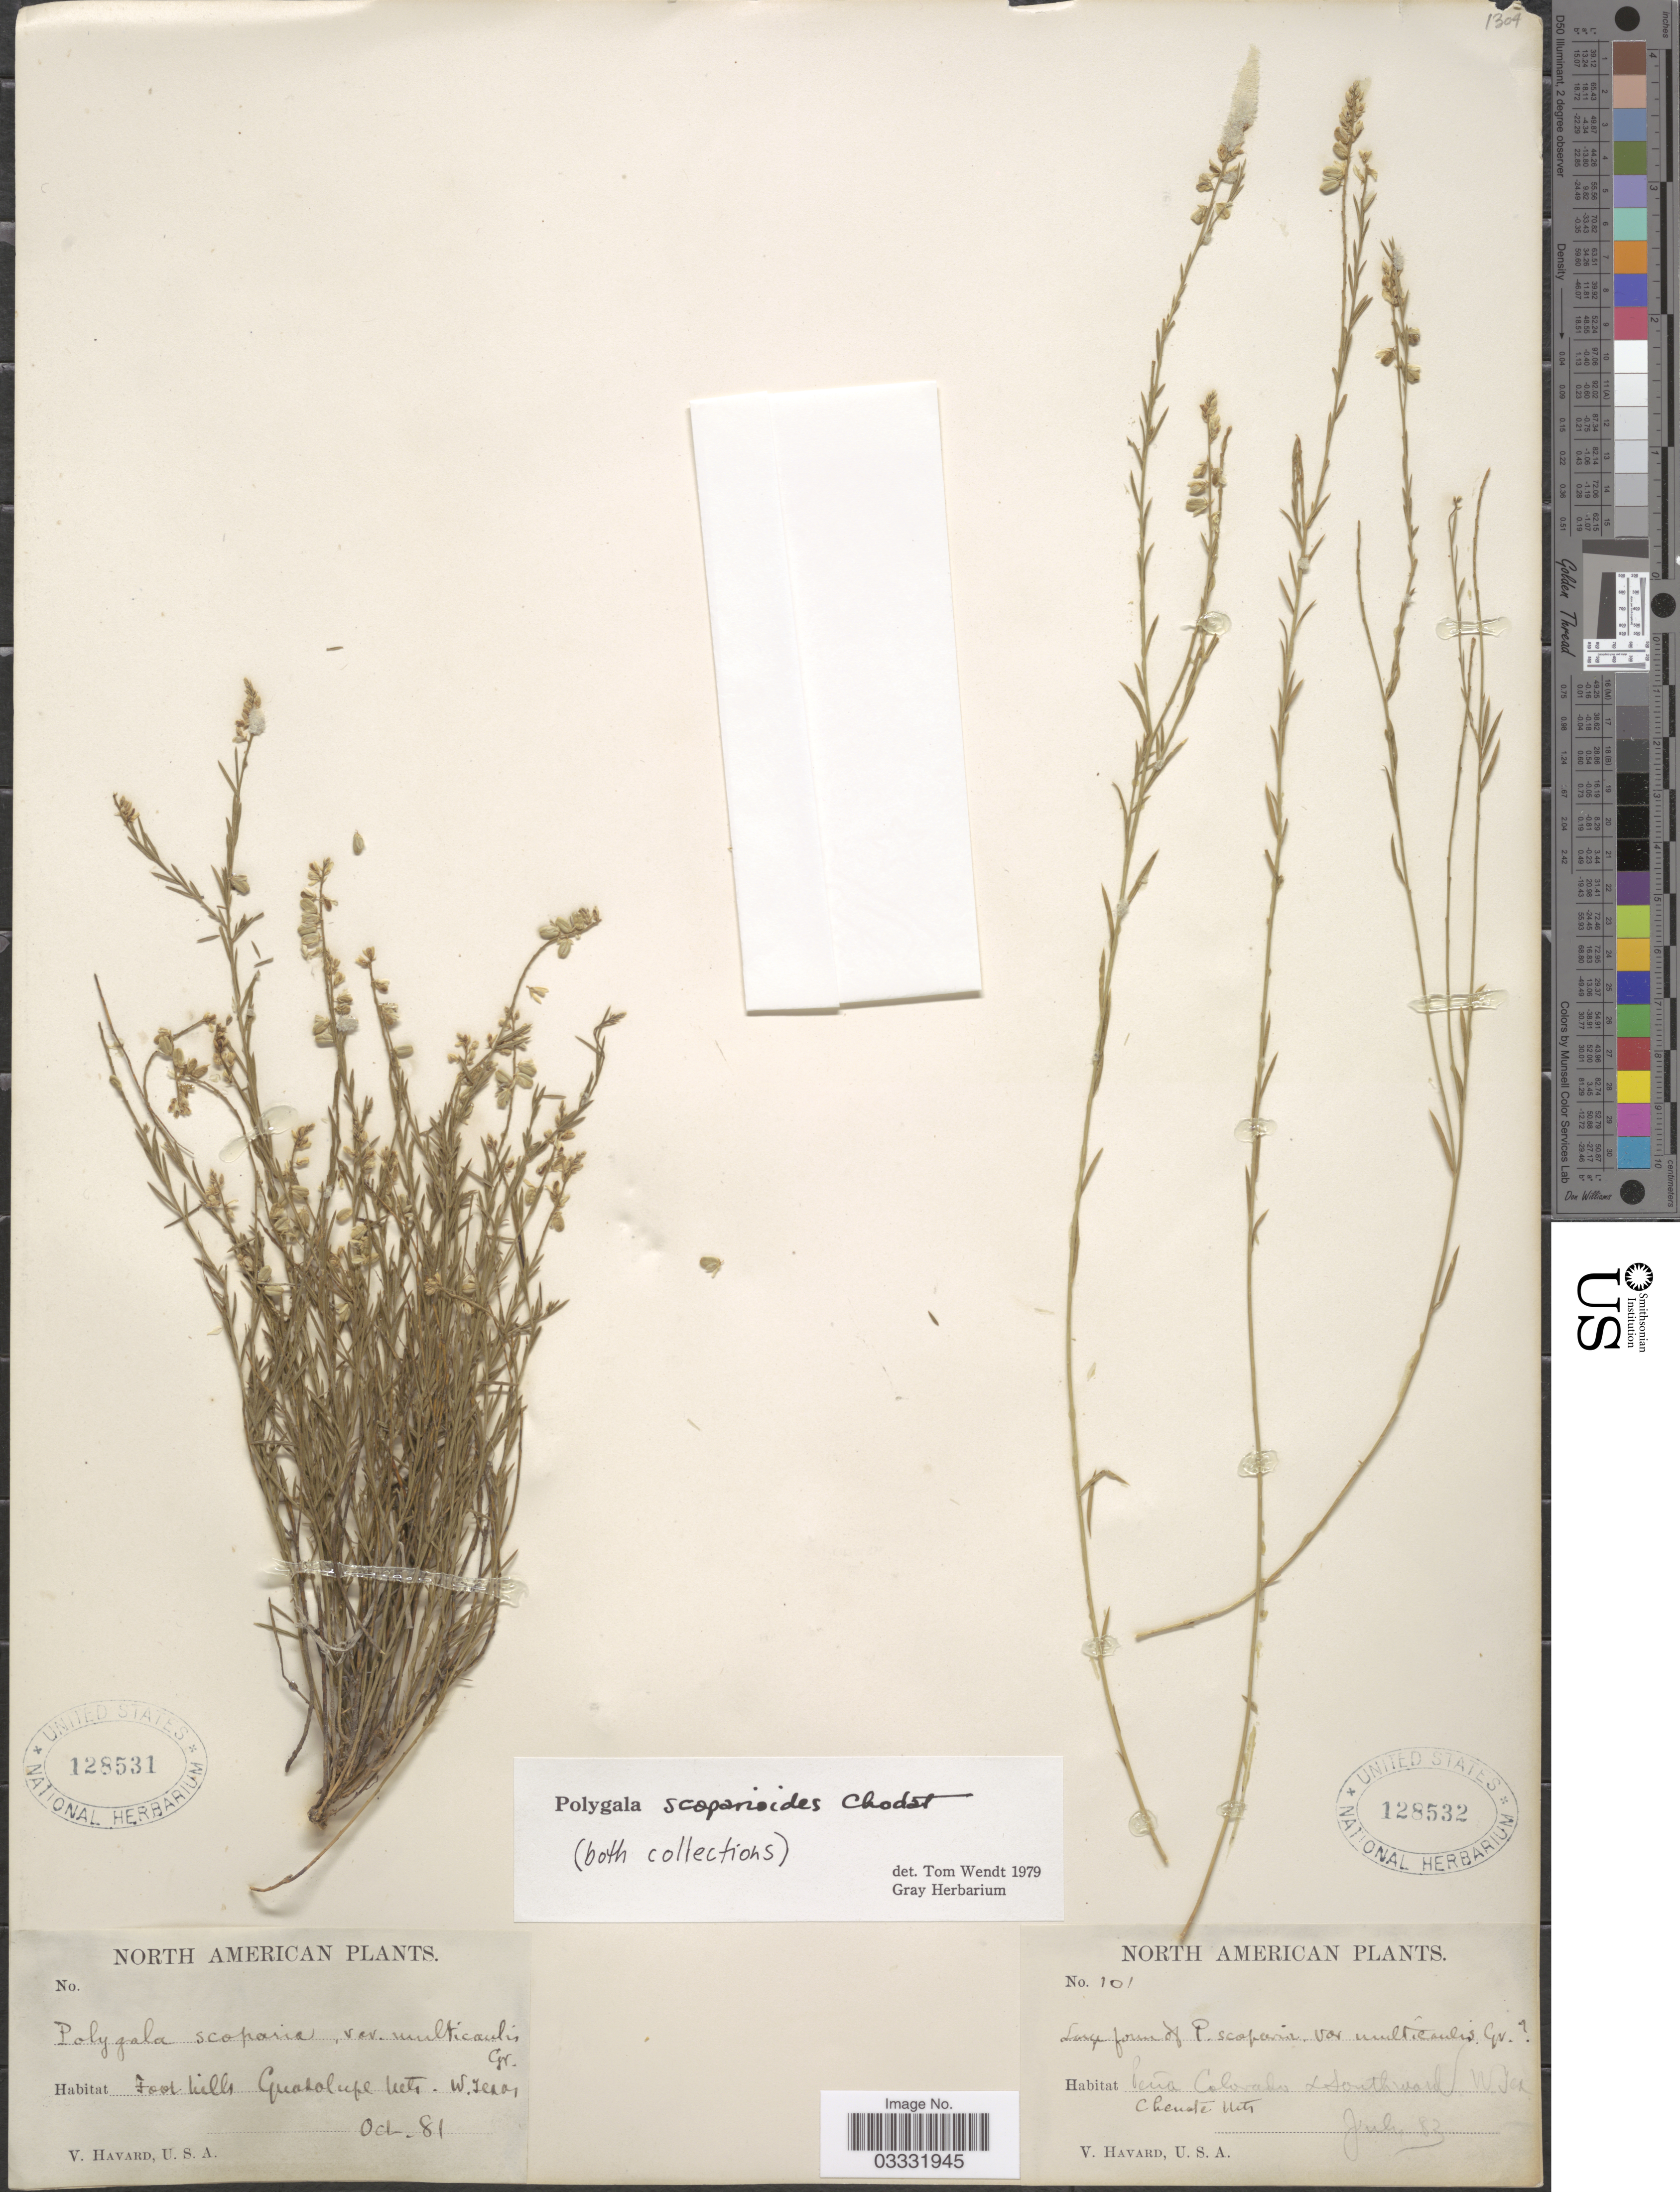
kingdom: Plantae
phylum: Tracheophyta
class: Magnoliopsida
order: Fabales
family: Polygalaceae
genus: Polygala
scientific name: Polygala scoparioides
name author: Chodat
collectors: V. Havard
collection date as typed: Transcribed d/m/y: /10/81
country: United States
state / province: Texas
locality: Foothills Guadalupe Mts., W. Texas.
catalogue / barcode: US 128531